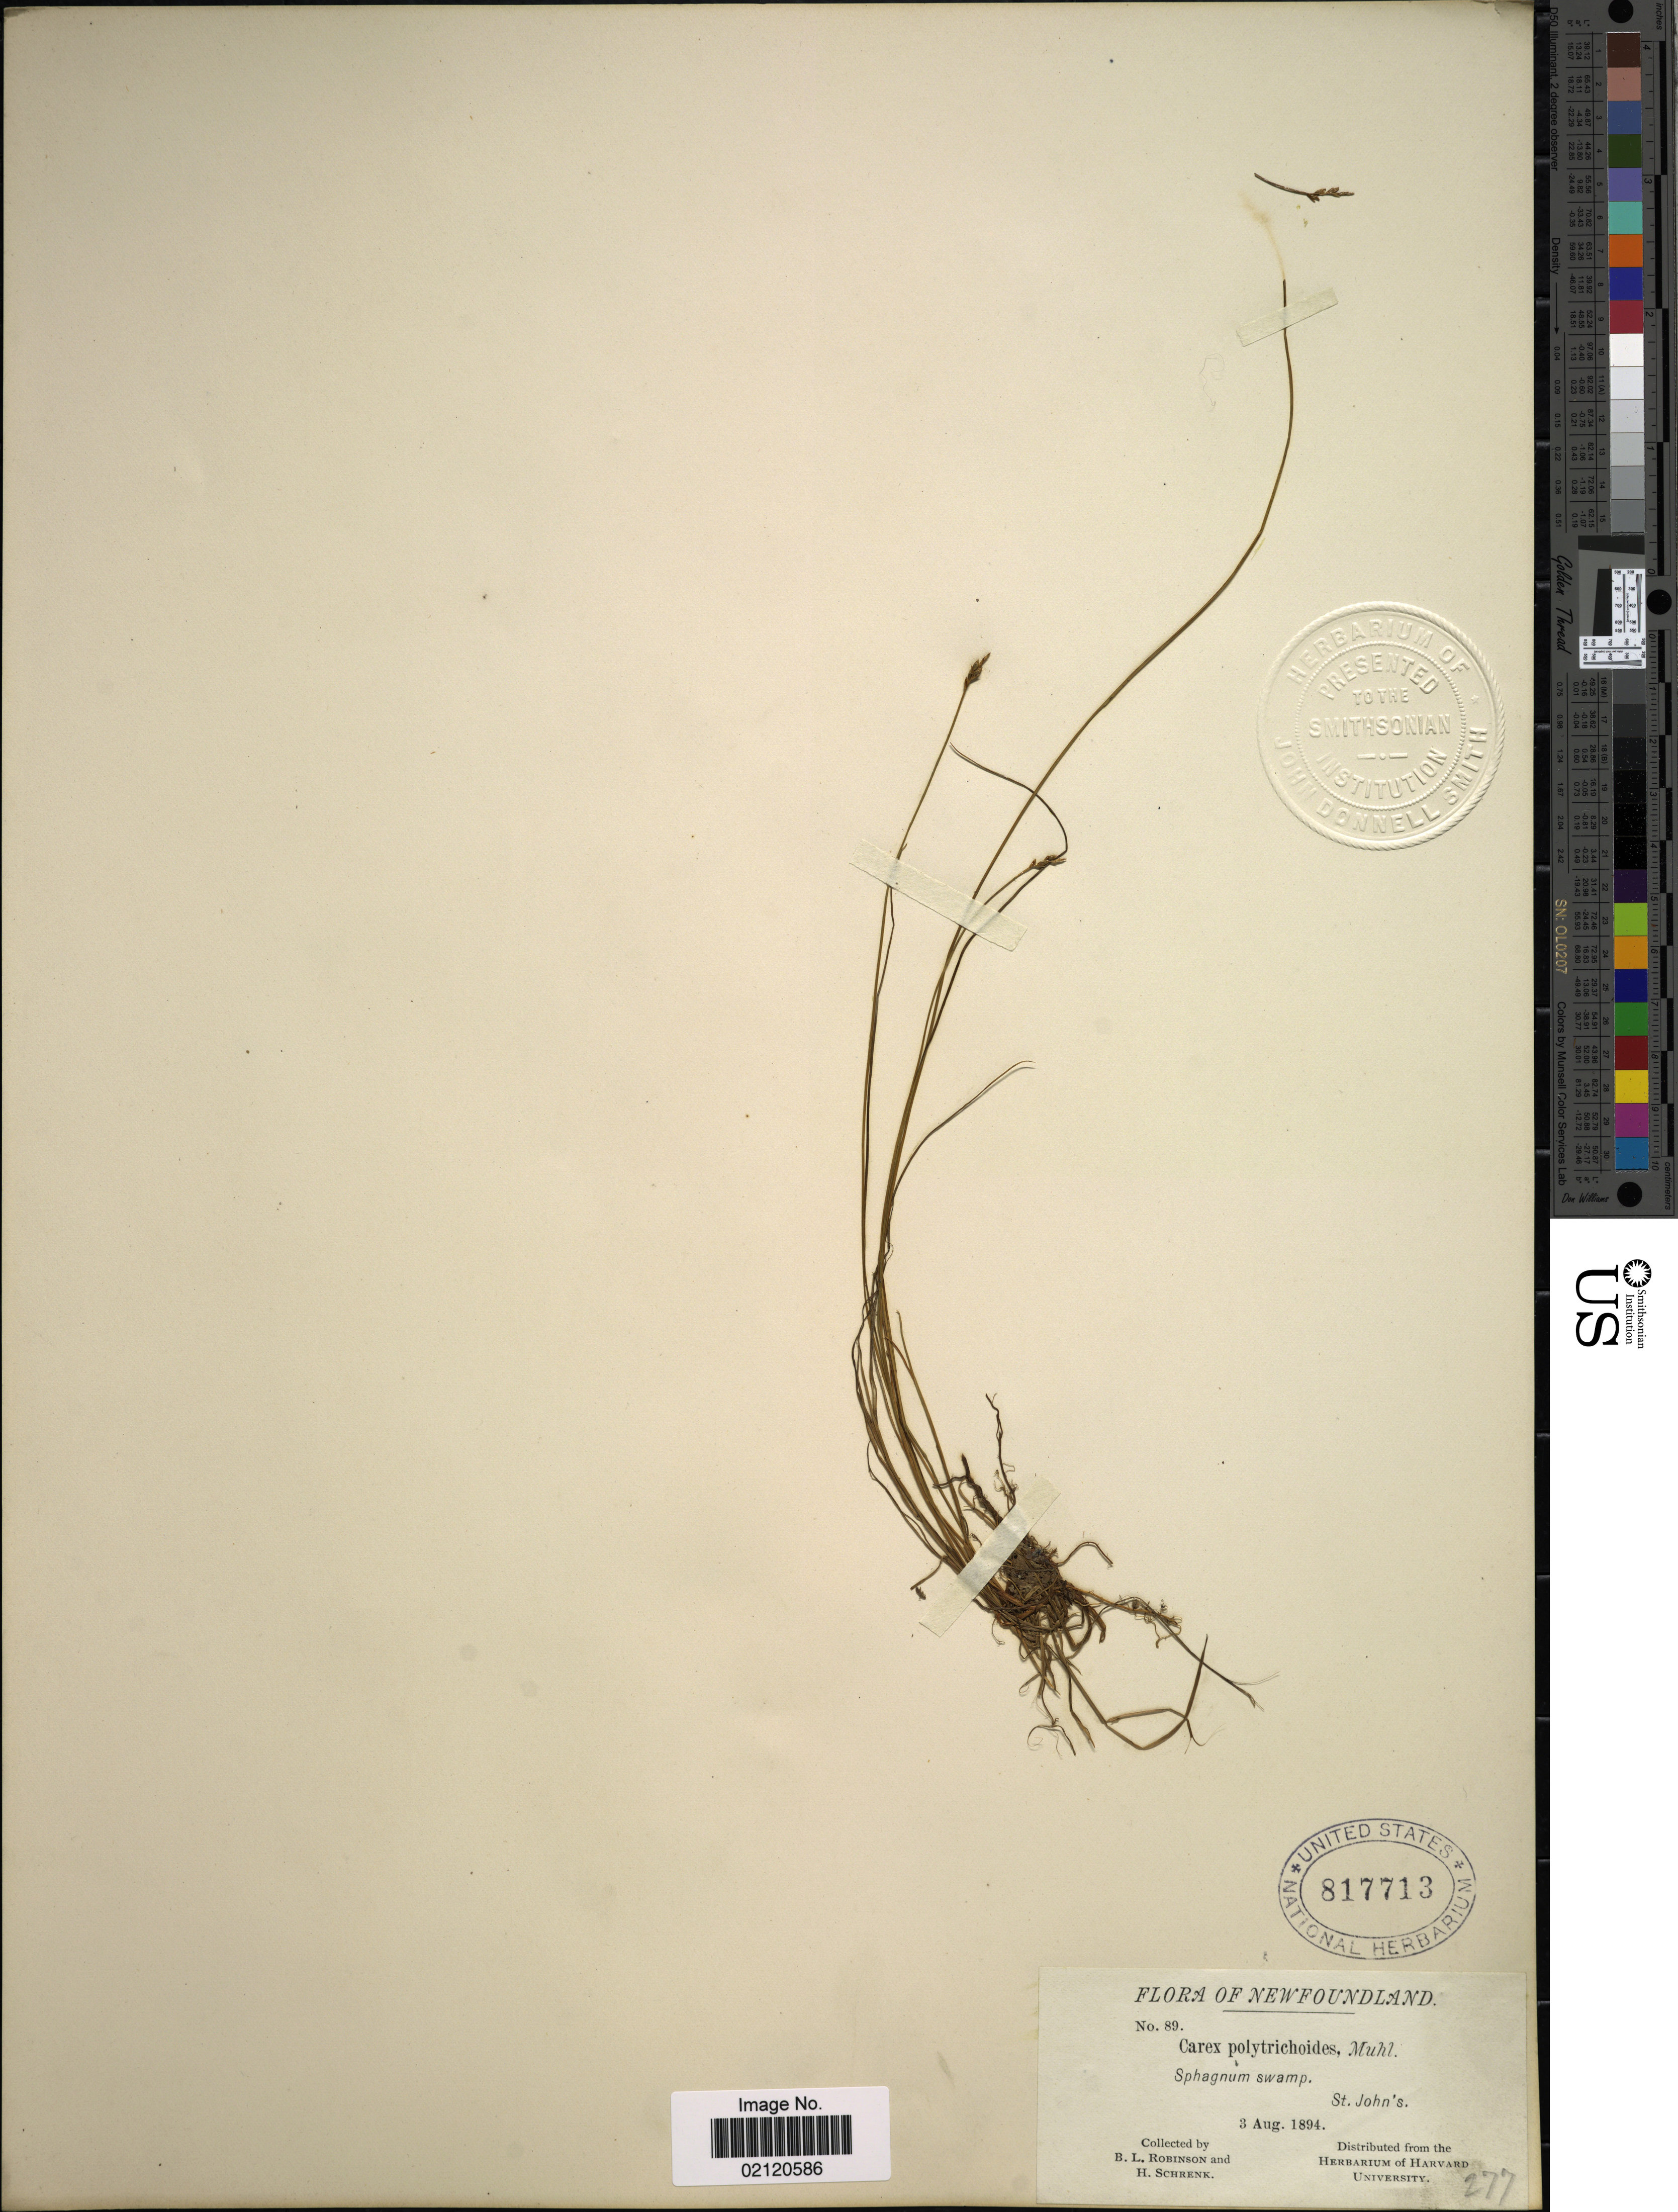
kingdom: Plantae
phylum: Tracheophyta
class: Liliopsida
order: Poales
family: Cyperaceae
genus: Carex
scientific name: Carex leptalea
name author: Wahlenb.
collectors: B. L. Robinson & H. v. Schrenk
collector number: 89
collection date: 1894-08-03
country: Canada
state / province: Newfoundland and Labrador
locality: St. John's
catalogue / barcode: US 817713